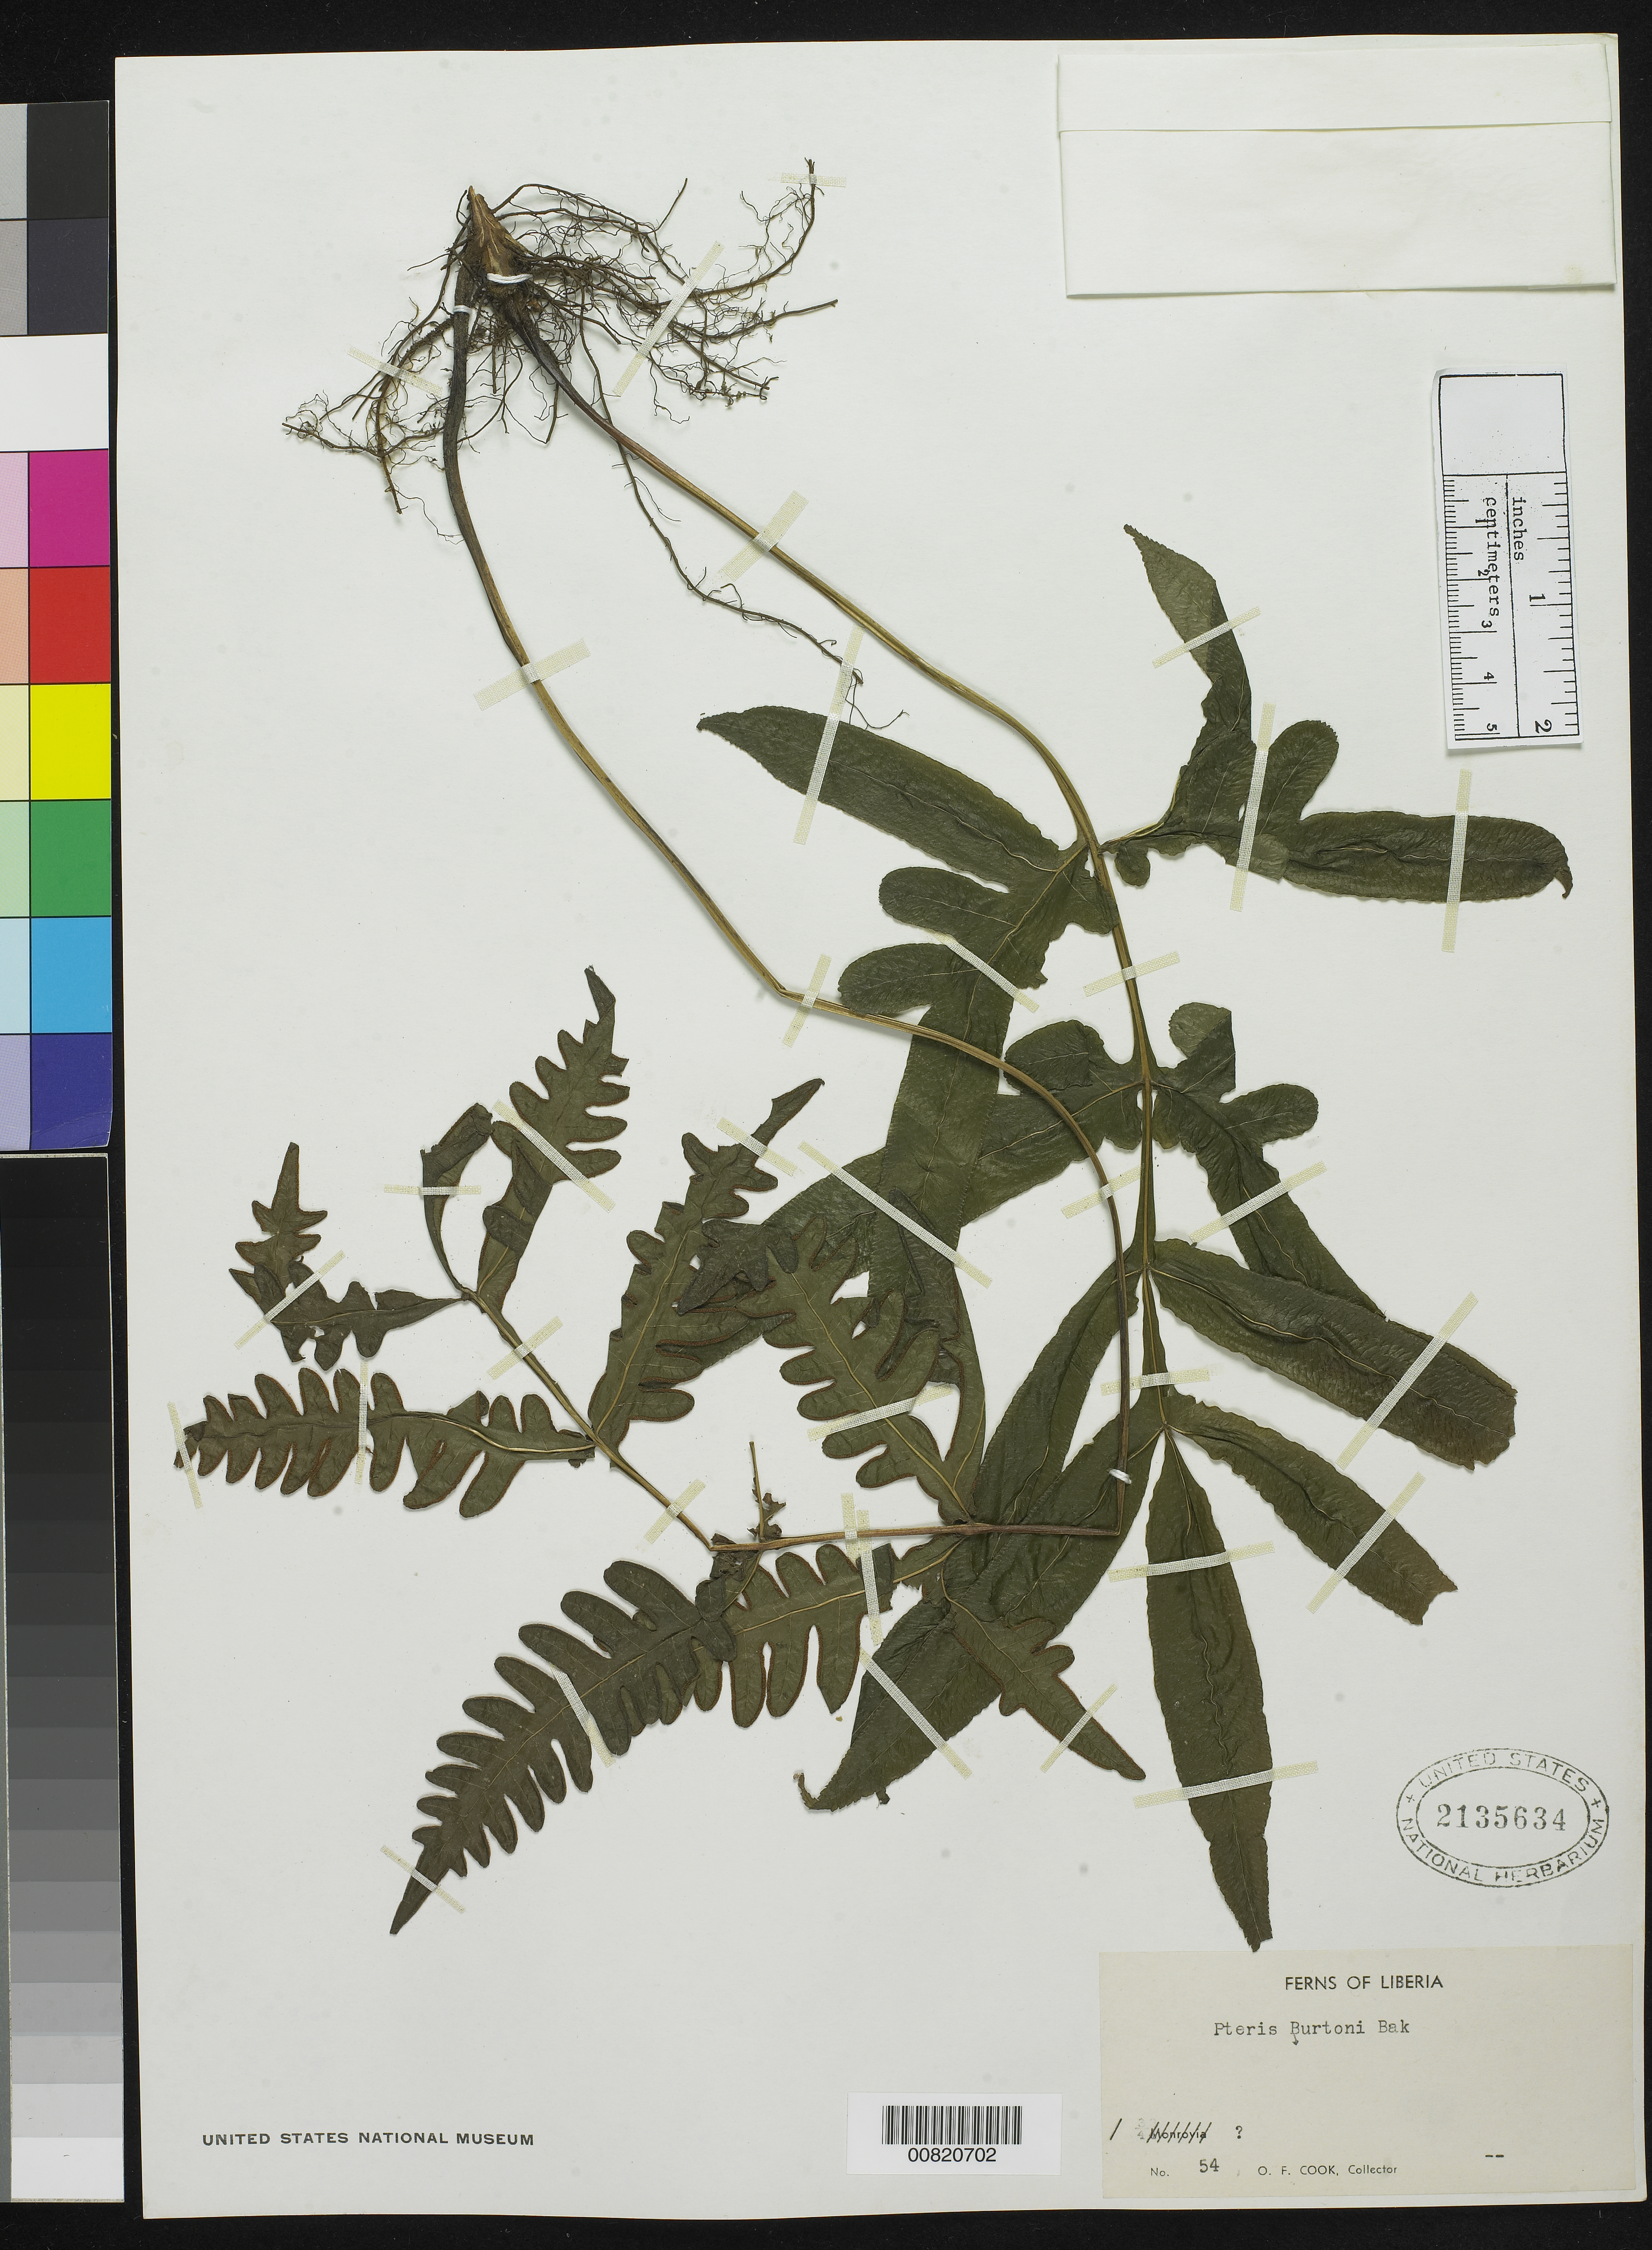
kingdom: Plantae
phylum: Tracheophyta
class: Polypodiopsida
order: Polypodiales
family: Pteridaceae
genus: Pteris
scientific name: Pteris atrovirens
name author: Willd.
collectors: O. F. Cook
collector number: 54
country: Liberia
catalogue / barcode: US 2135634